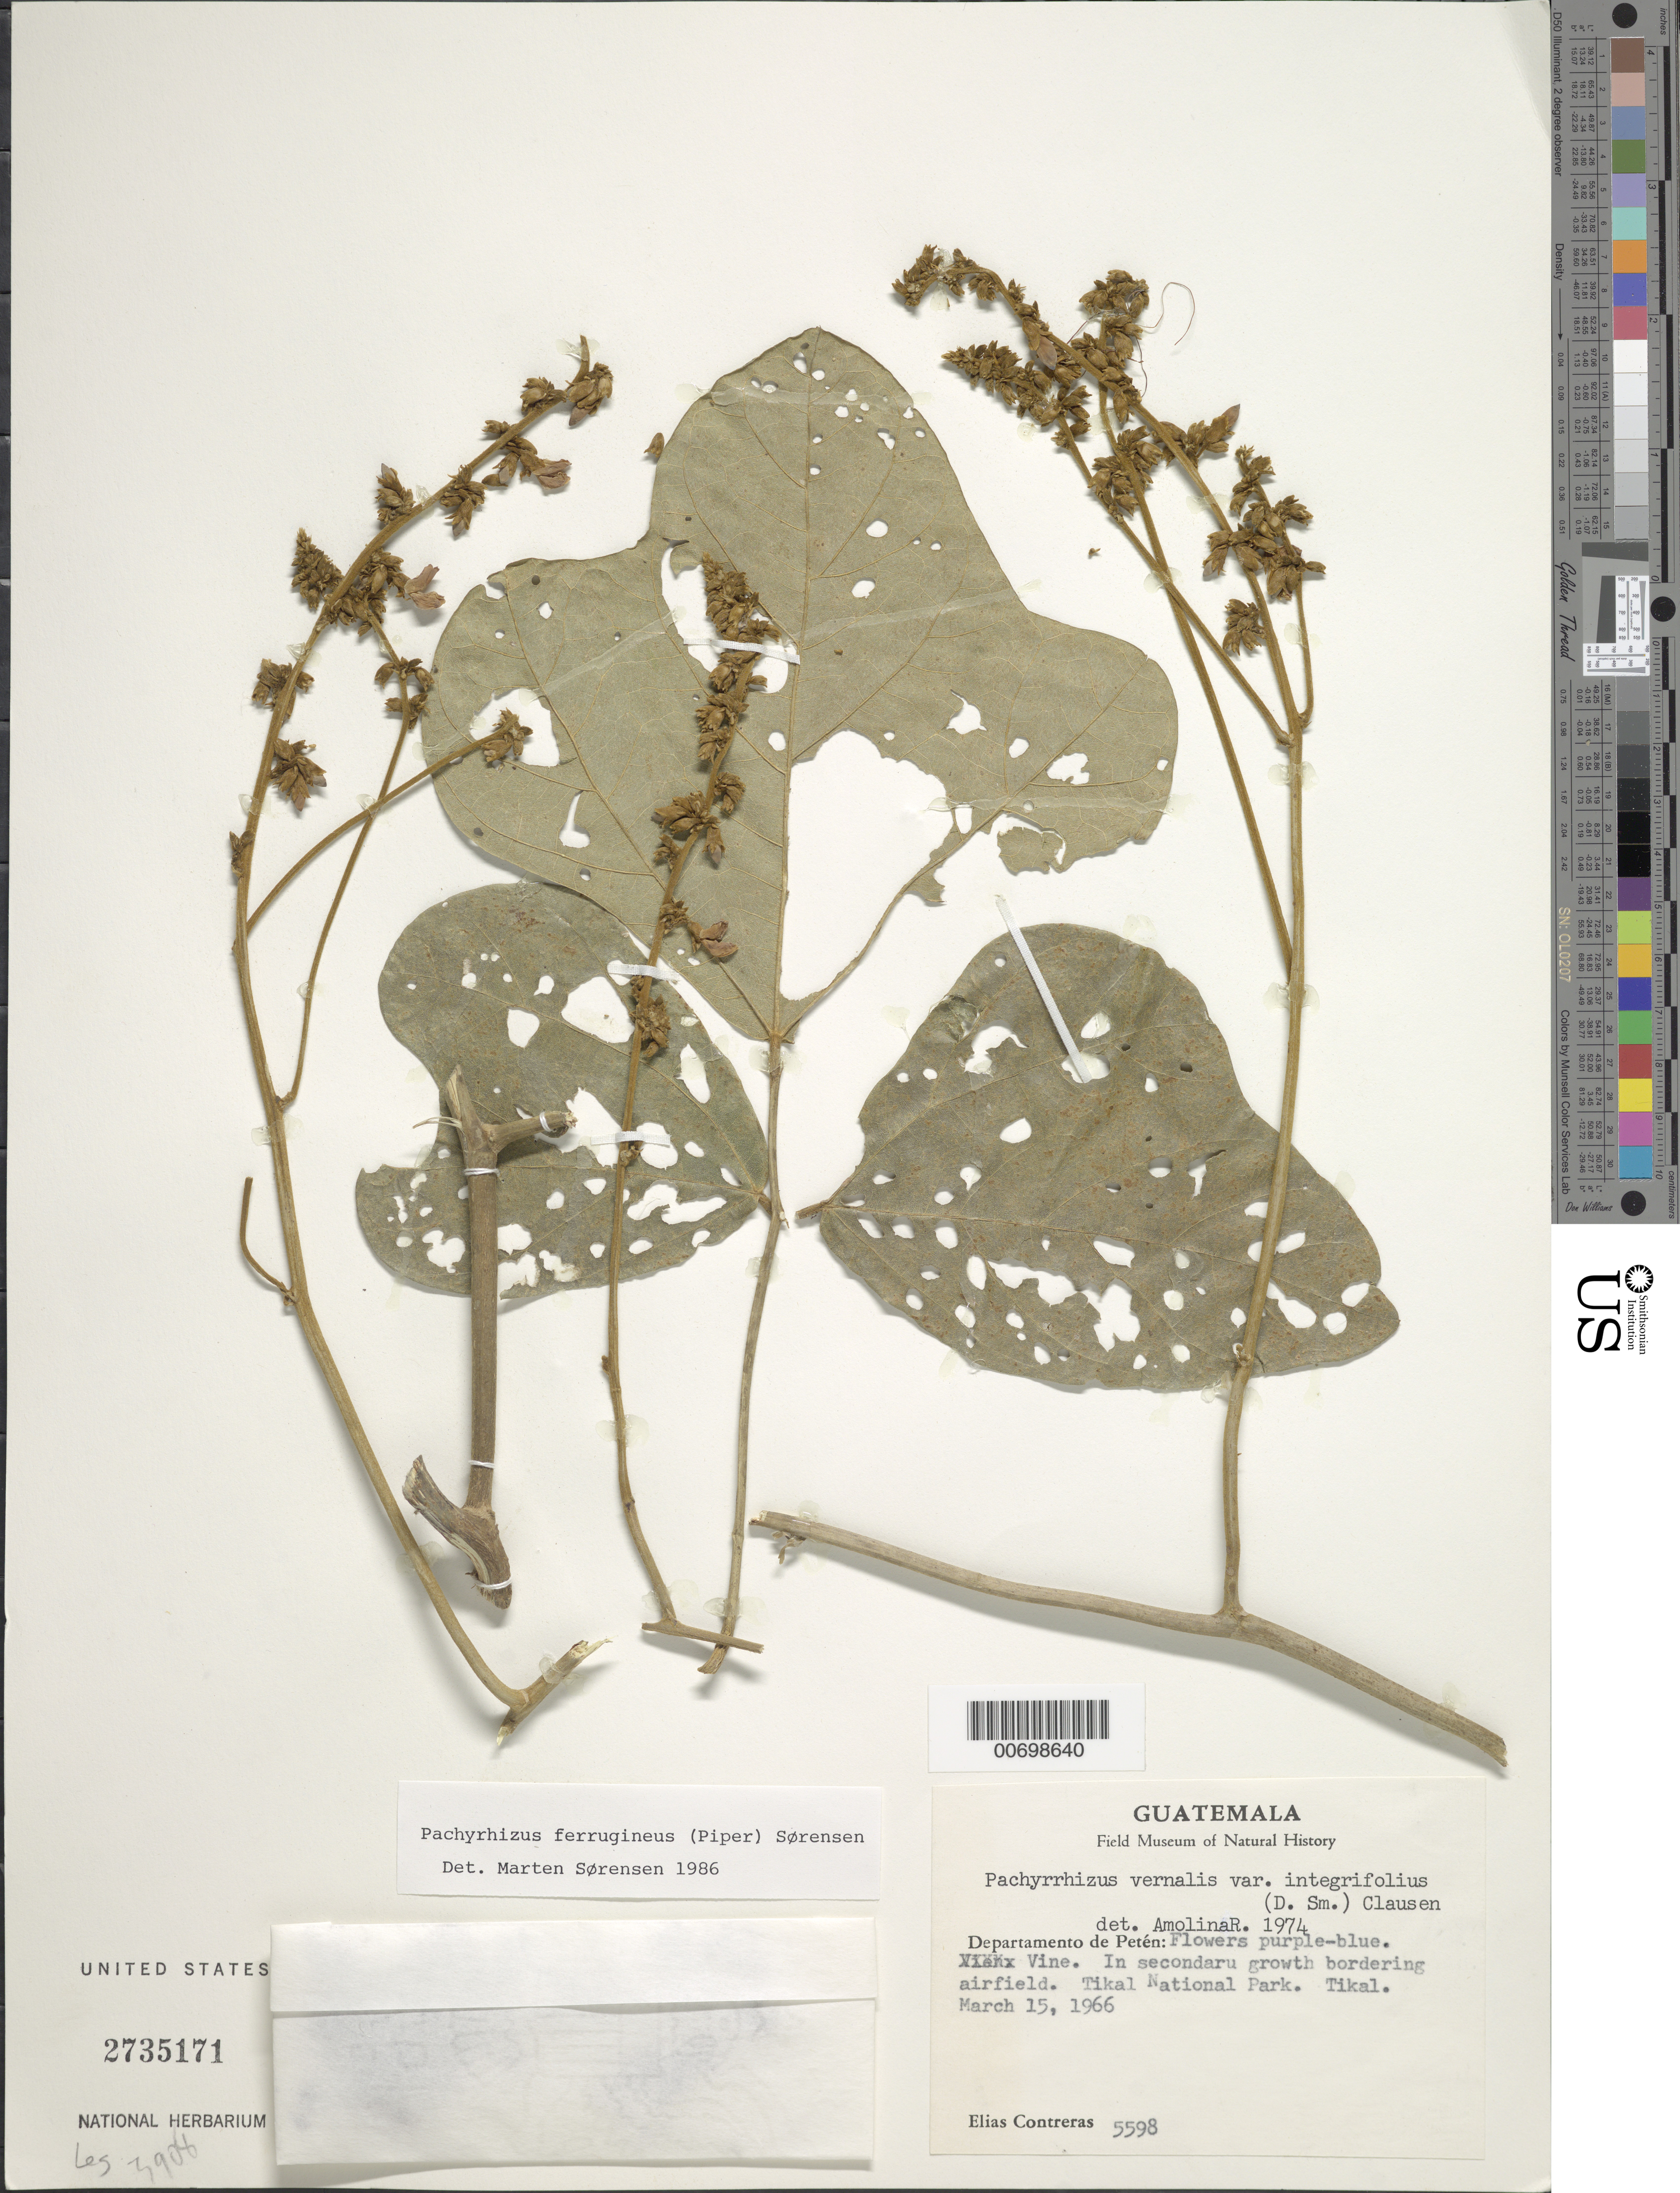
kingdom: Plantae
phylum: Tracheophyta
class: Magnoliopsida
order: Fabales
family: Fabaceae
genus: Pachyrhizus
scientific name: Pachyrhizus ferrugineus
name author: (Piper) M. Sørensen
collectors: E. Contreras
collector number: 5598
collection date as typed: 15 Mar 1966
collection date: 1966-03-15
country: Guatemala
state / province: El Petén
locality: Tikal National Park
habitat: In secondary growth bordering airfield.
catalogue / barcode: US 2735171